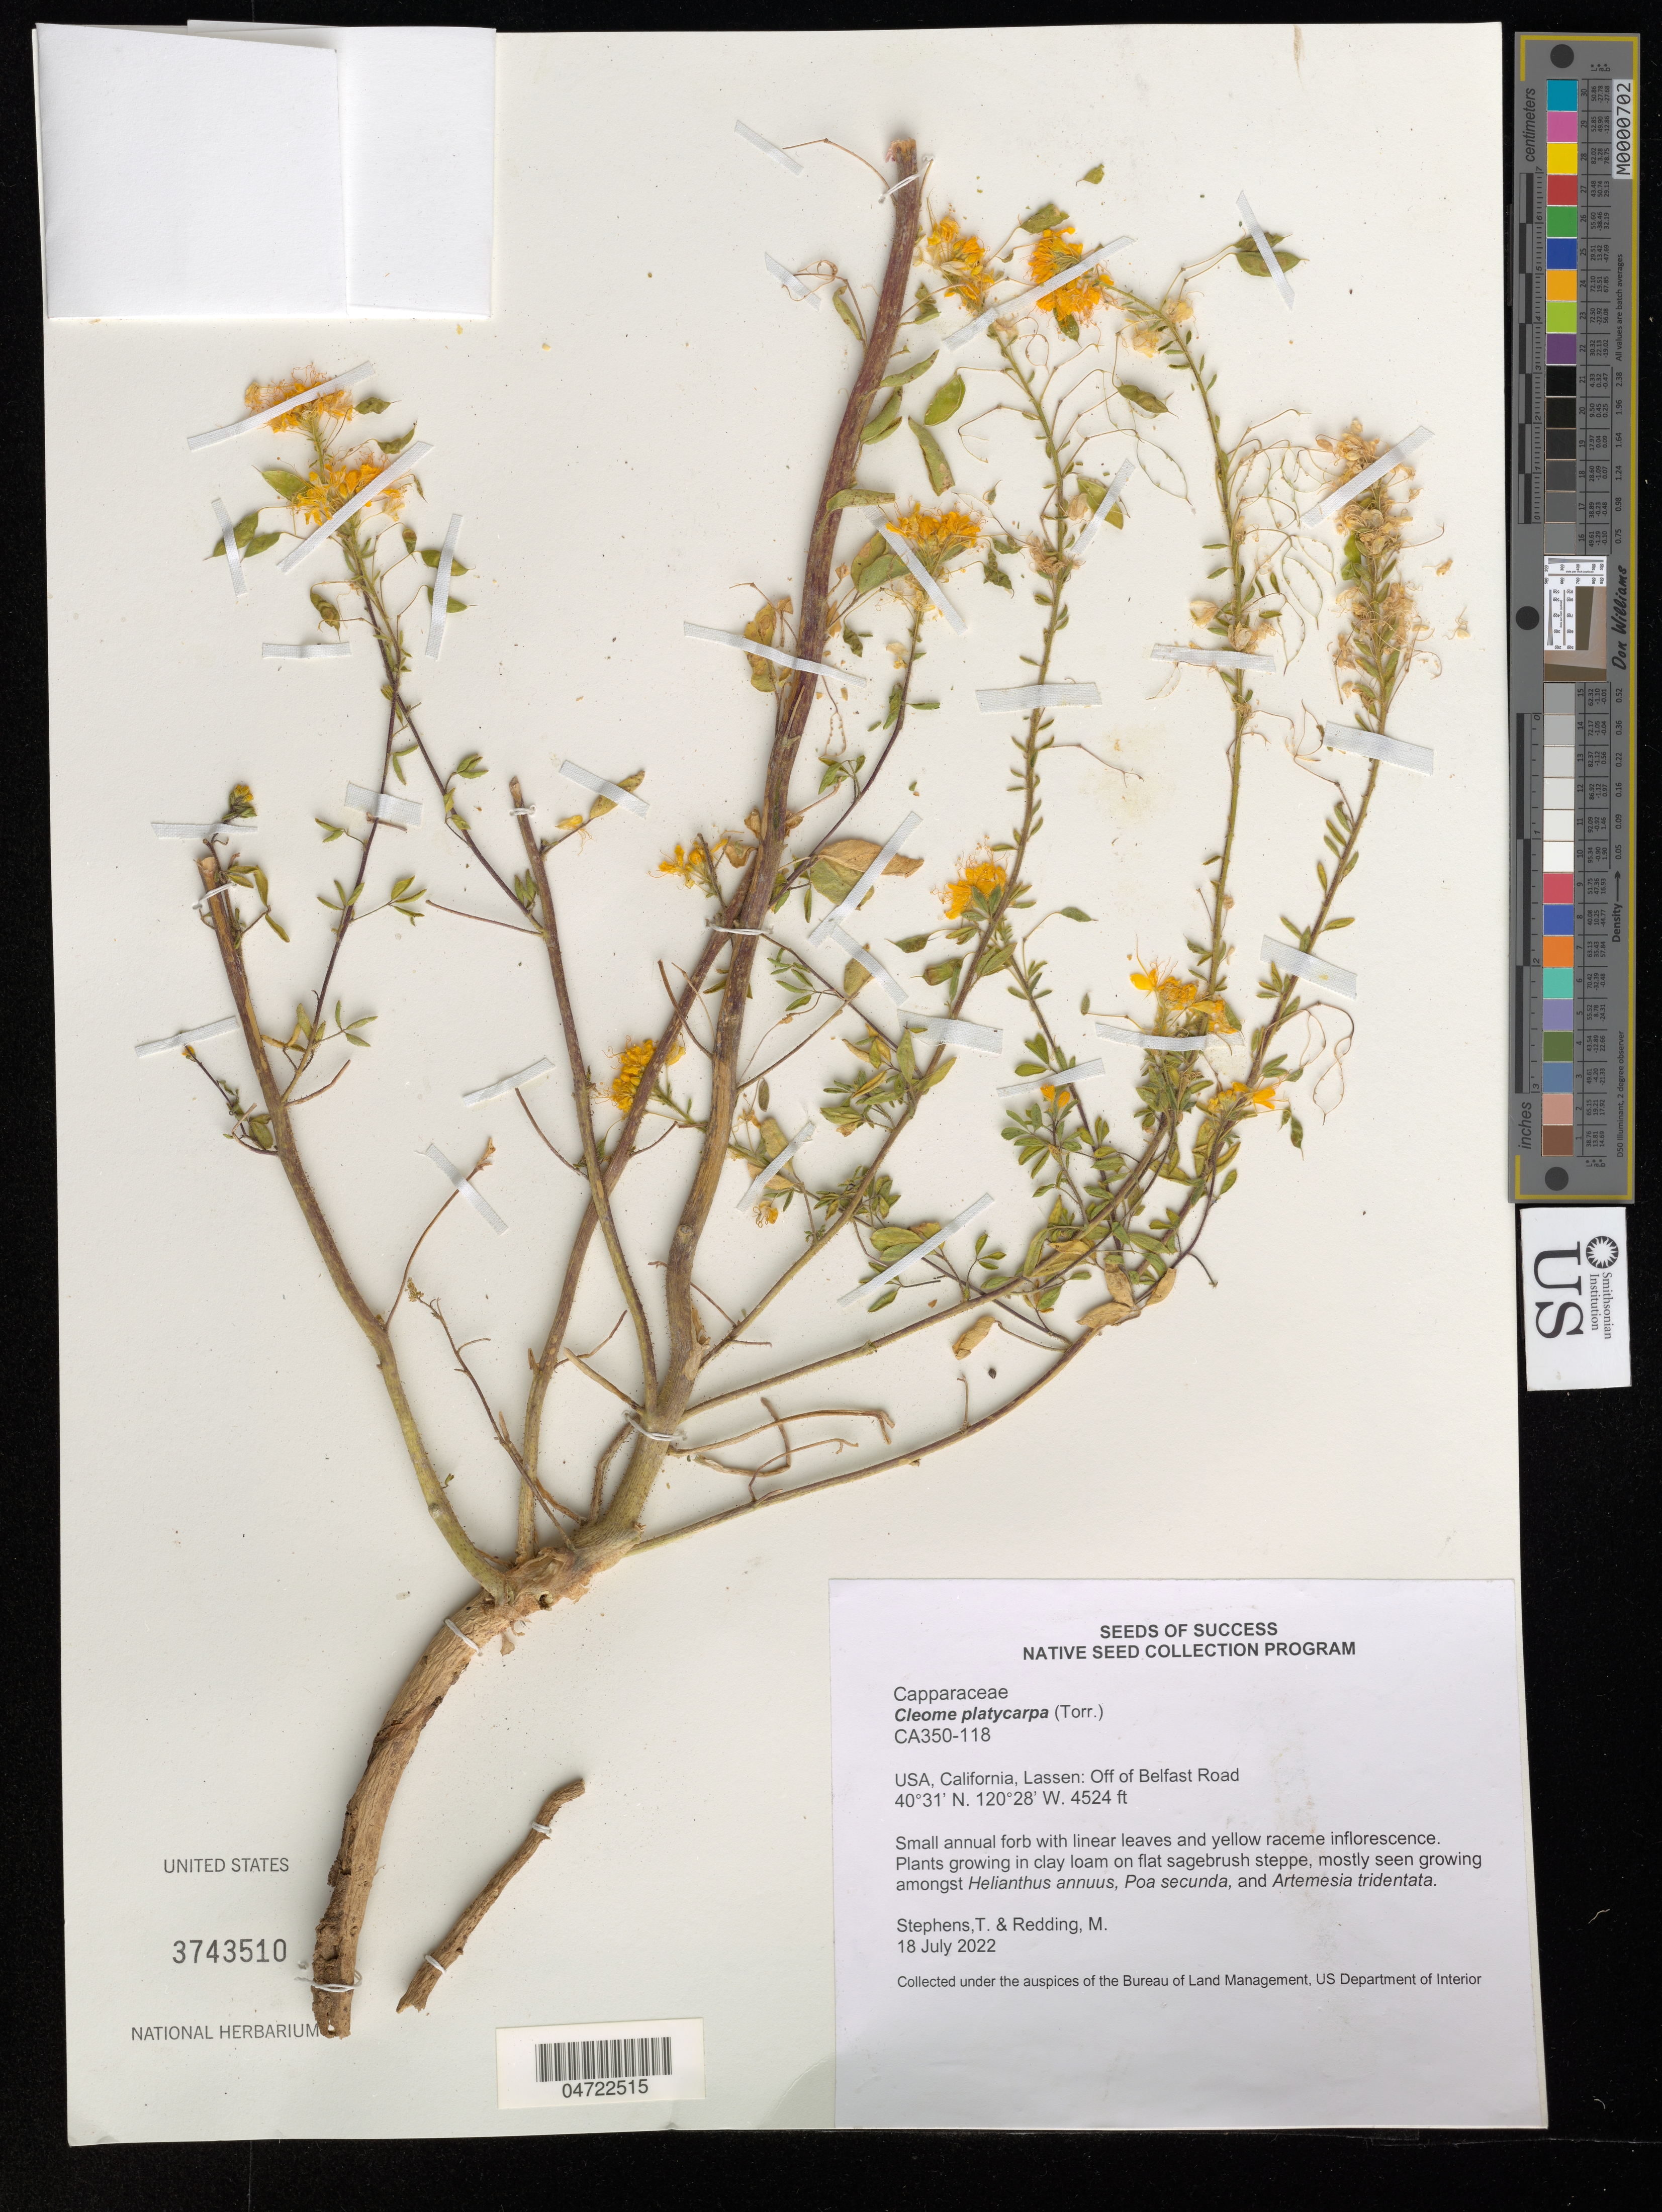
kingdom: Plantae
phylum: Tracheophyta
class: Magnoliopsida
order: Brassicales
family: Cleomaceae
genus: Cleomella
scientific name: Cleomella platycarpa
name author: (Torr.) Roalson & J.C. Hall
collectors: T. Stephens & M. Redding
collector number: CA350-118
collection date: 2022-07-18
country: United States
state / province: California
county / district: Lassen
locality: Lassen: Off of Belfast Road.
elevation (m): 1379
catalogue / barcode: US 3743510